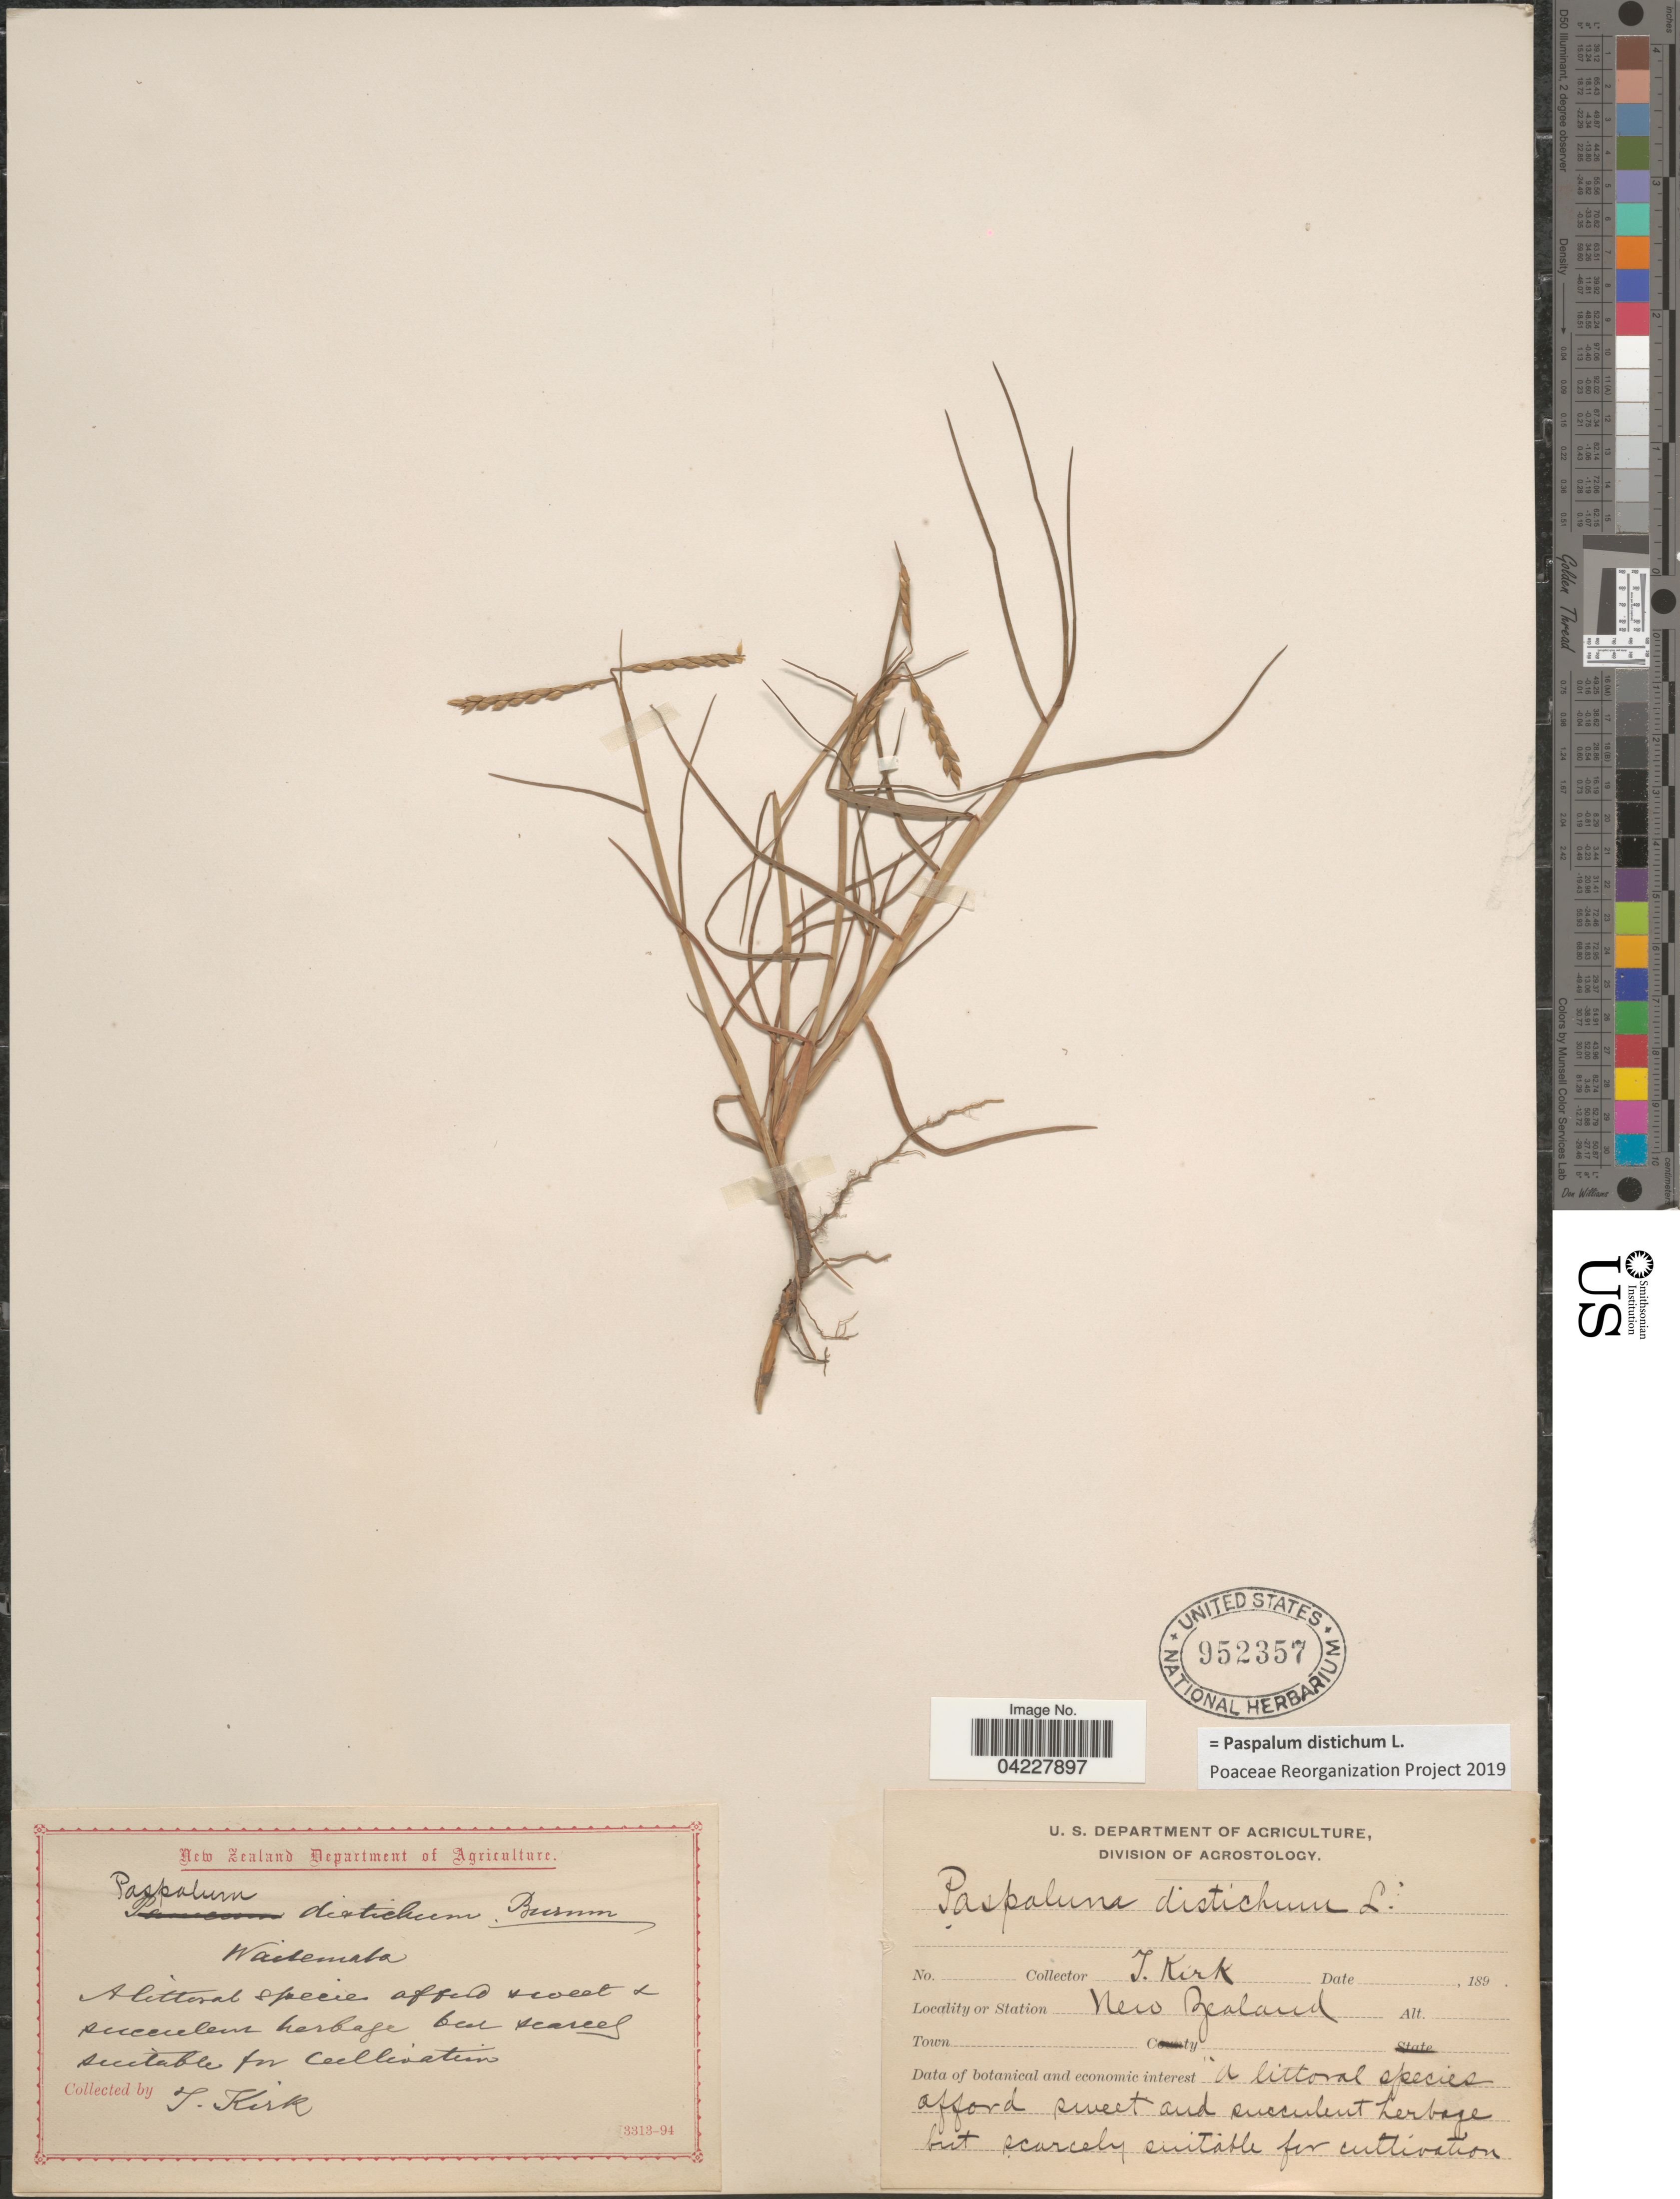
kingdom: Plantae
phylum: Tracheophyta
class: Liliopsida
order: Poales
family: Poaceae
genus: Paspalum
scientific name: Paspalum distichum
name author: L.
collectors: T. Kirk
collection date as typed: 189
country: New Zealand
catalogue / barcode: US 952357